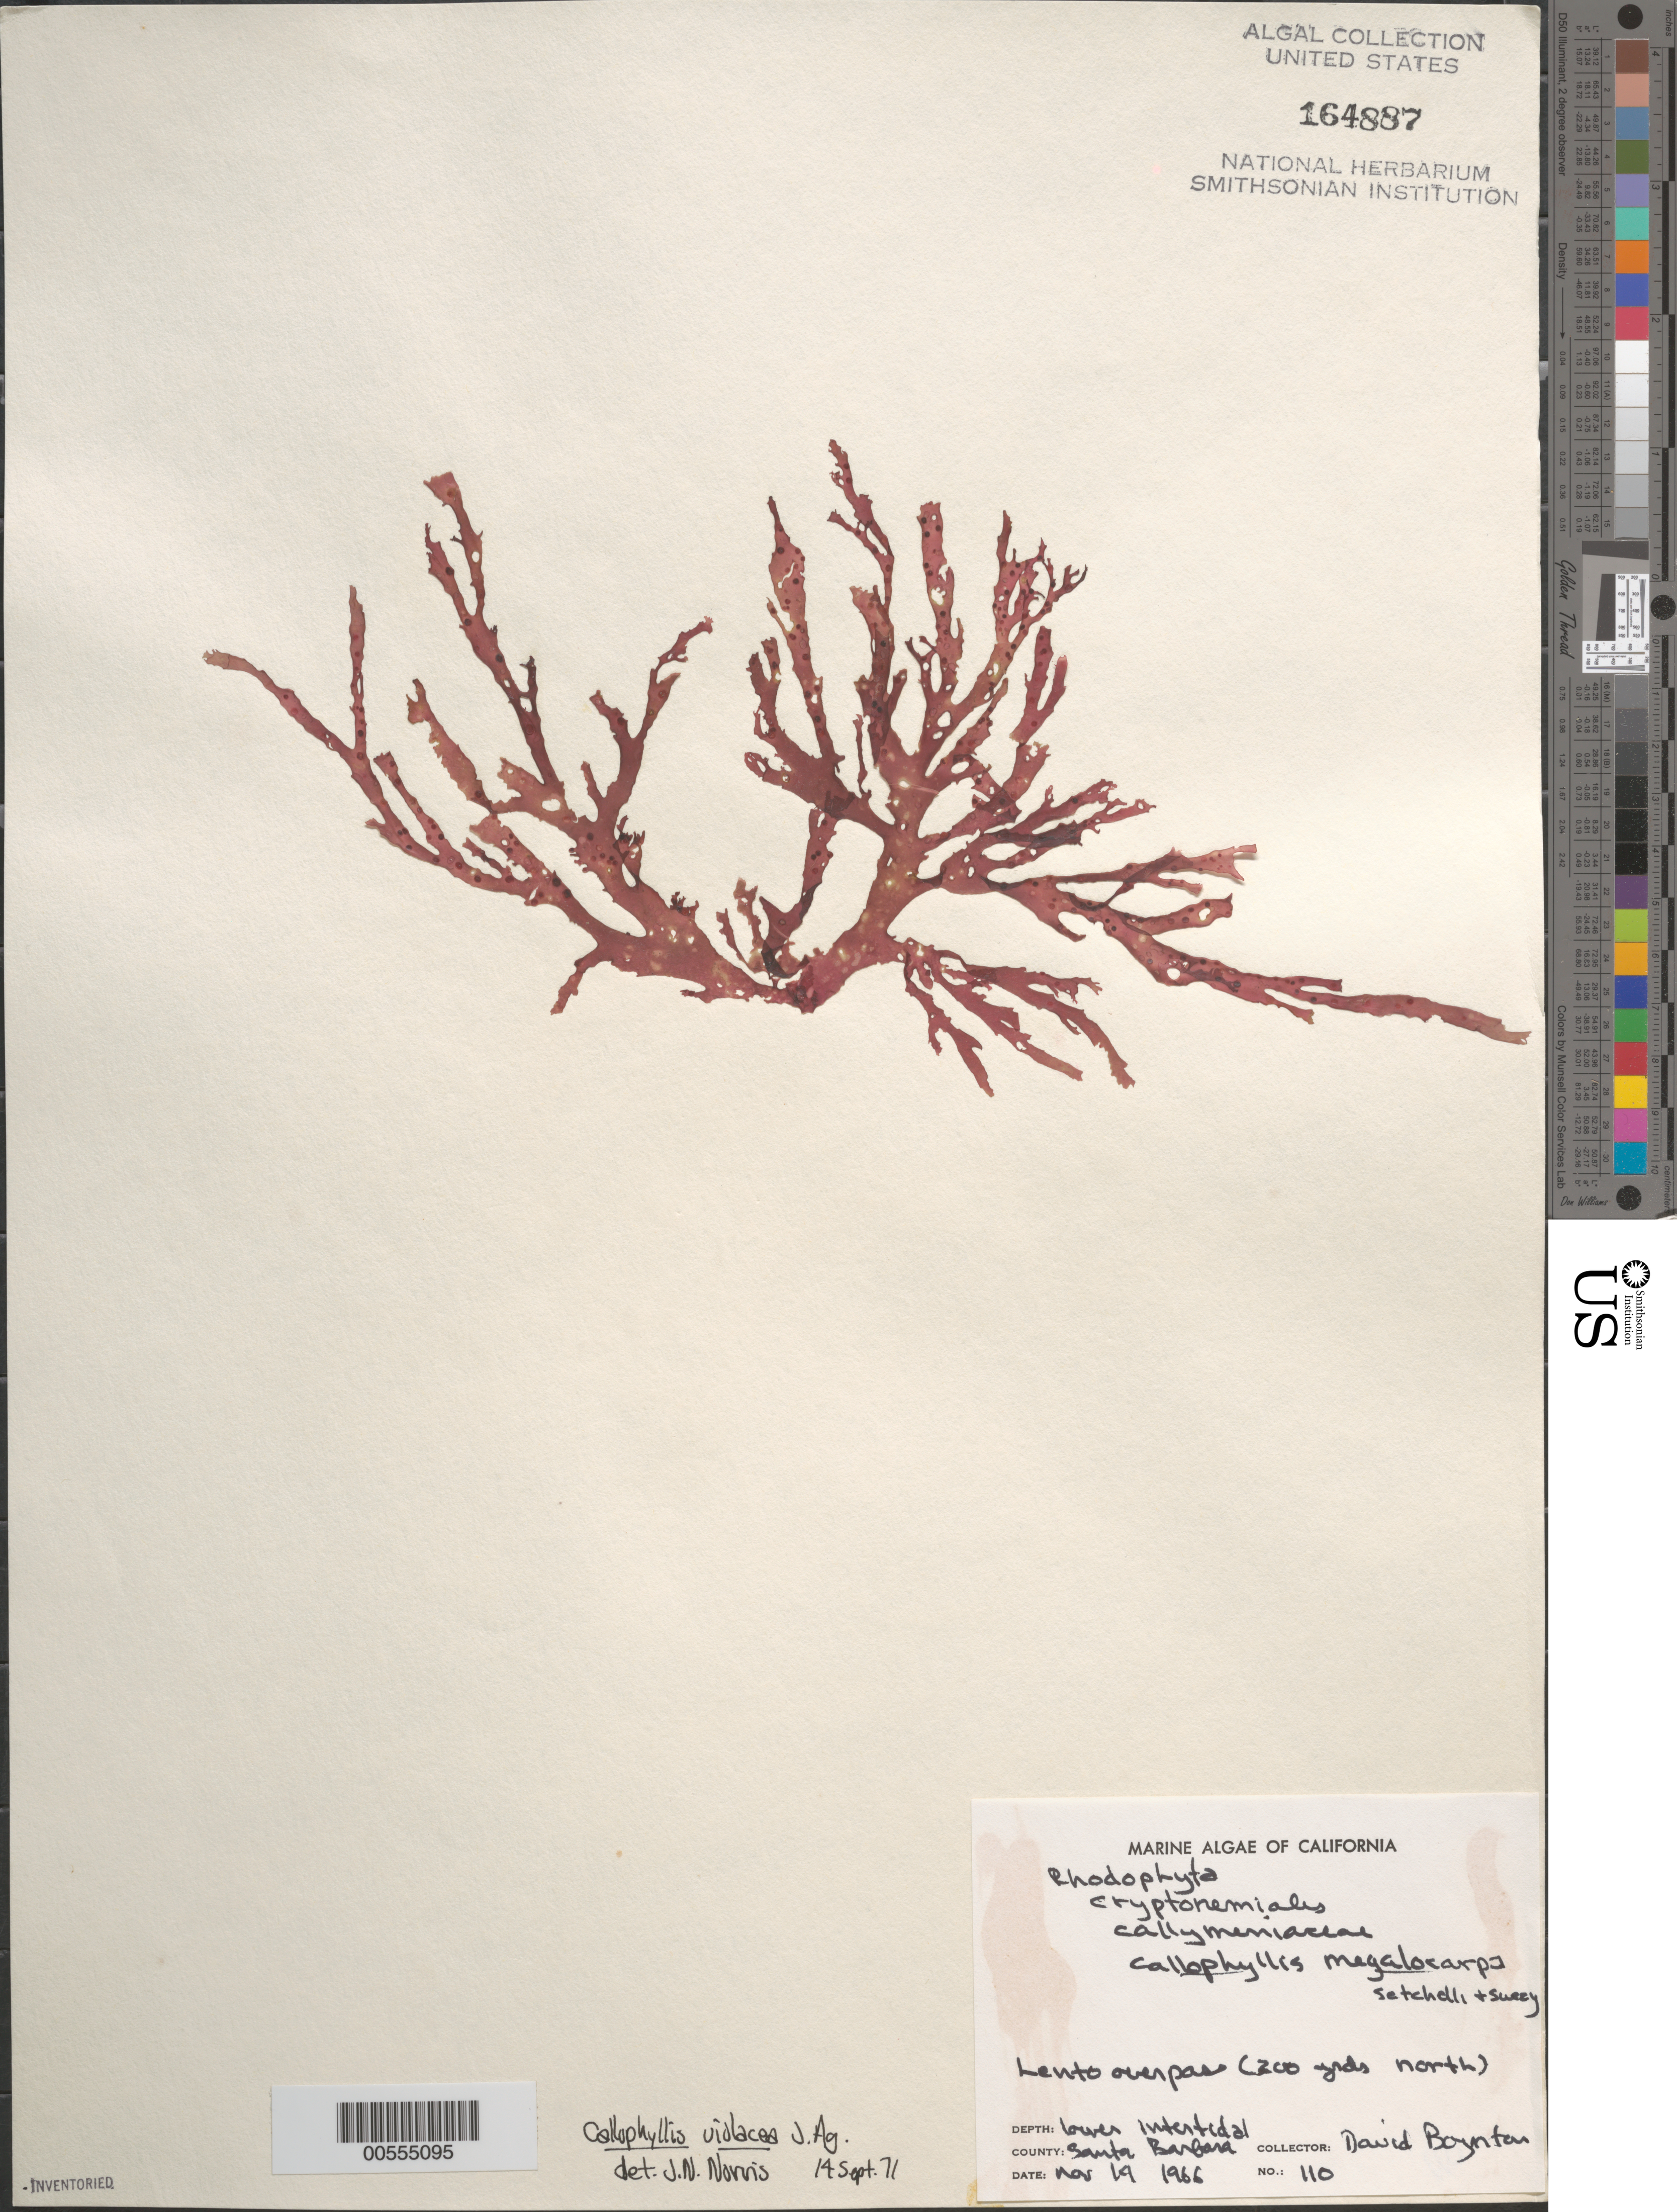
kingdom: Plantae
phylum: Rhodophyta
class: Florideophyceae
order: Gigartinales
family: Kallymeniaceae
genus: Callophyllis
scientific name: Callophyllis violacea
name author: J. Agardh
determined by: Norris, James N.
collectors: D. Boynton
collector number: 110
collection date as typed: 19 Nov 1966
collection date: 1966-11-19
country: United States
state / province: California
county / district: Santa Barbara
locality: Lento Overpass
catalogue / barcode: US 164887